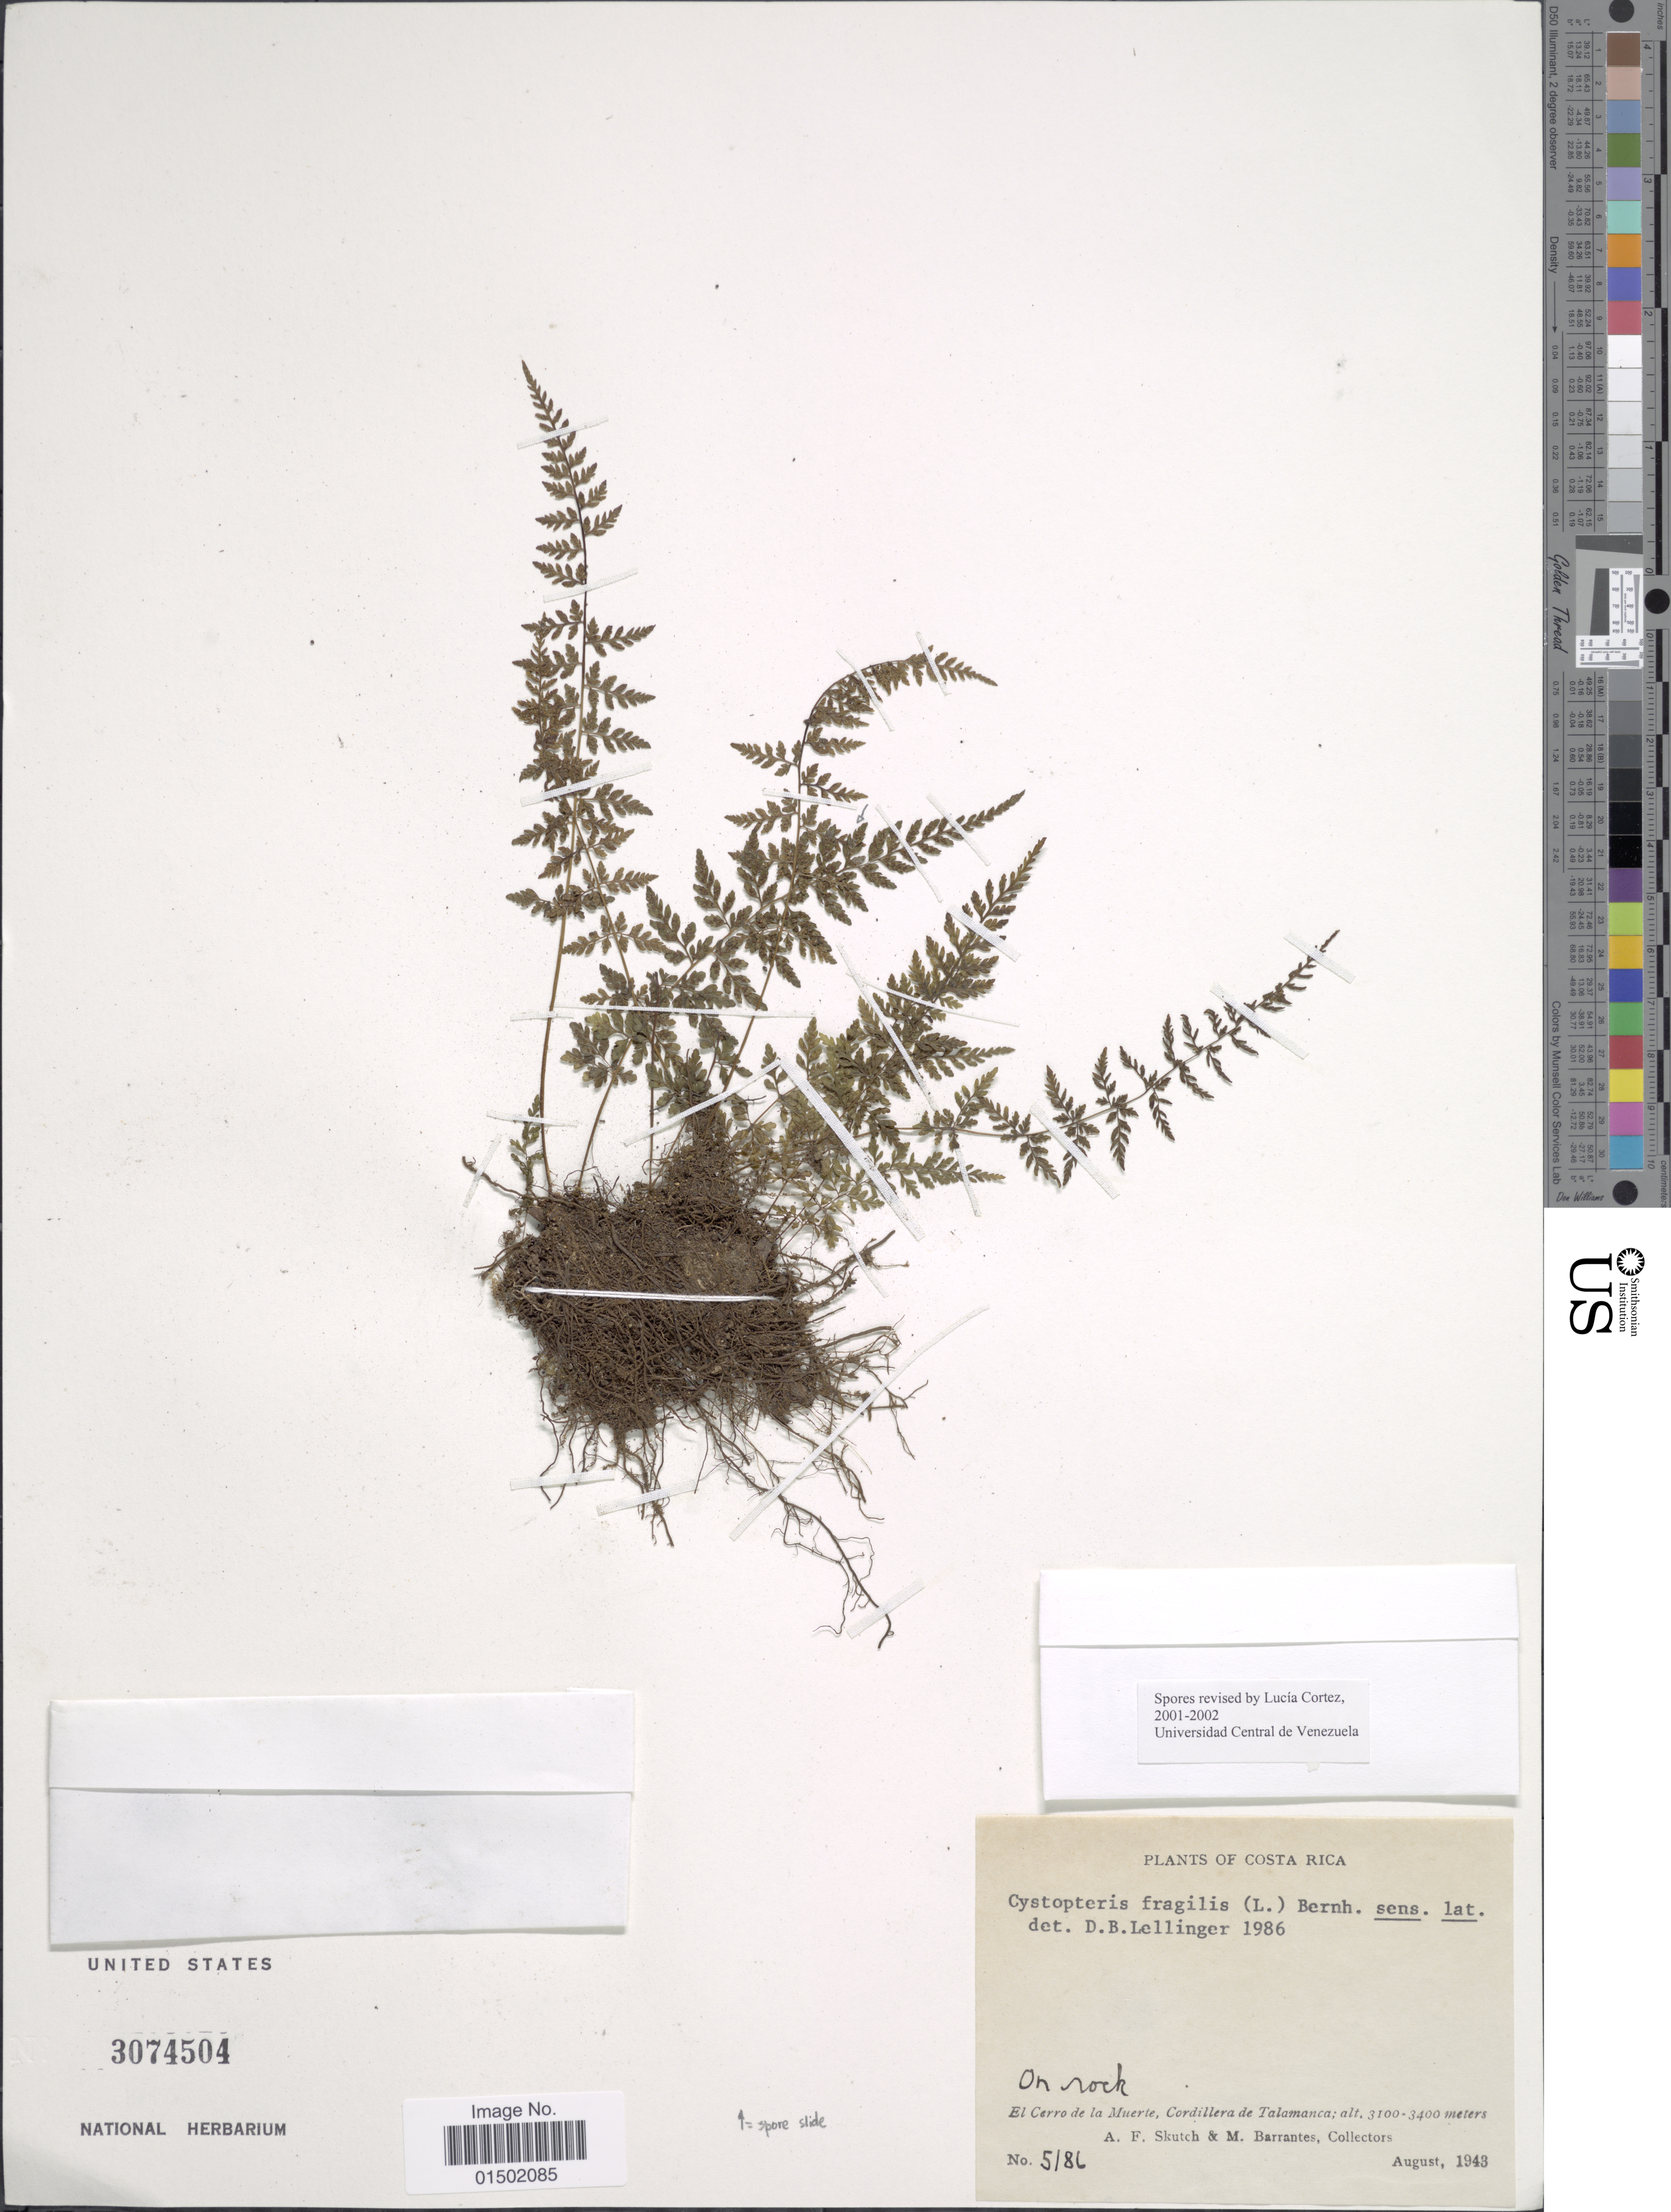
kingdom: Plantae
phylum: Tracheophyta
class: Polypodiopsida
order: Polypodiales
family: Cystopteridaceae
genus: Cystopteris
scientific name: Cystopteris fragilis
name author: (L.) Bernh.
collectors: A. F. Skutch & M. Barrantes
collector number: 5186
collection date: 1943-08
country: Costa Rica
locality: El Cerro de la Muerte, Cordillera de Talamanca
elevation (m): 3100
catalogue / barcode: US 3074504